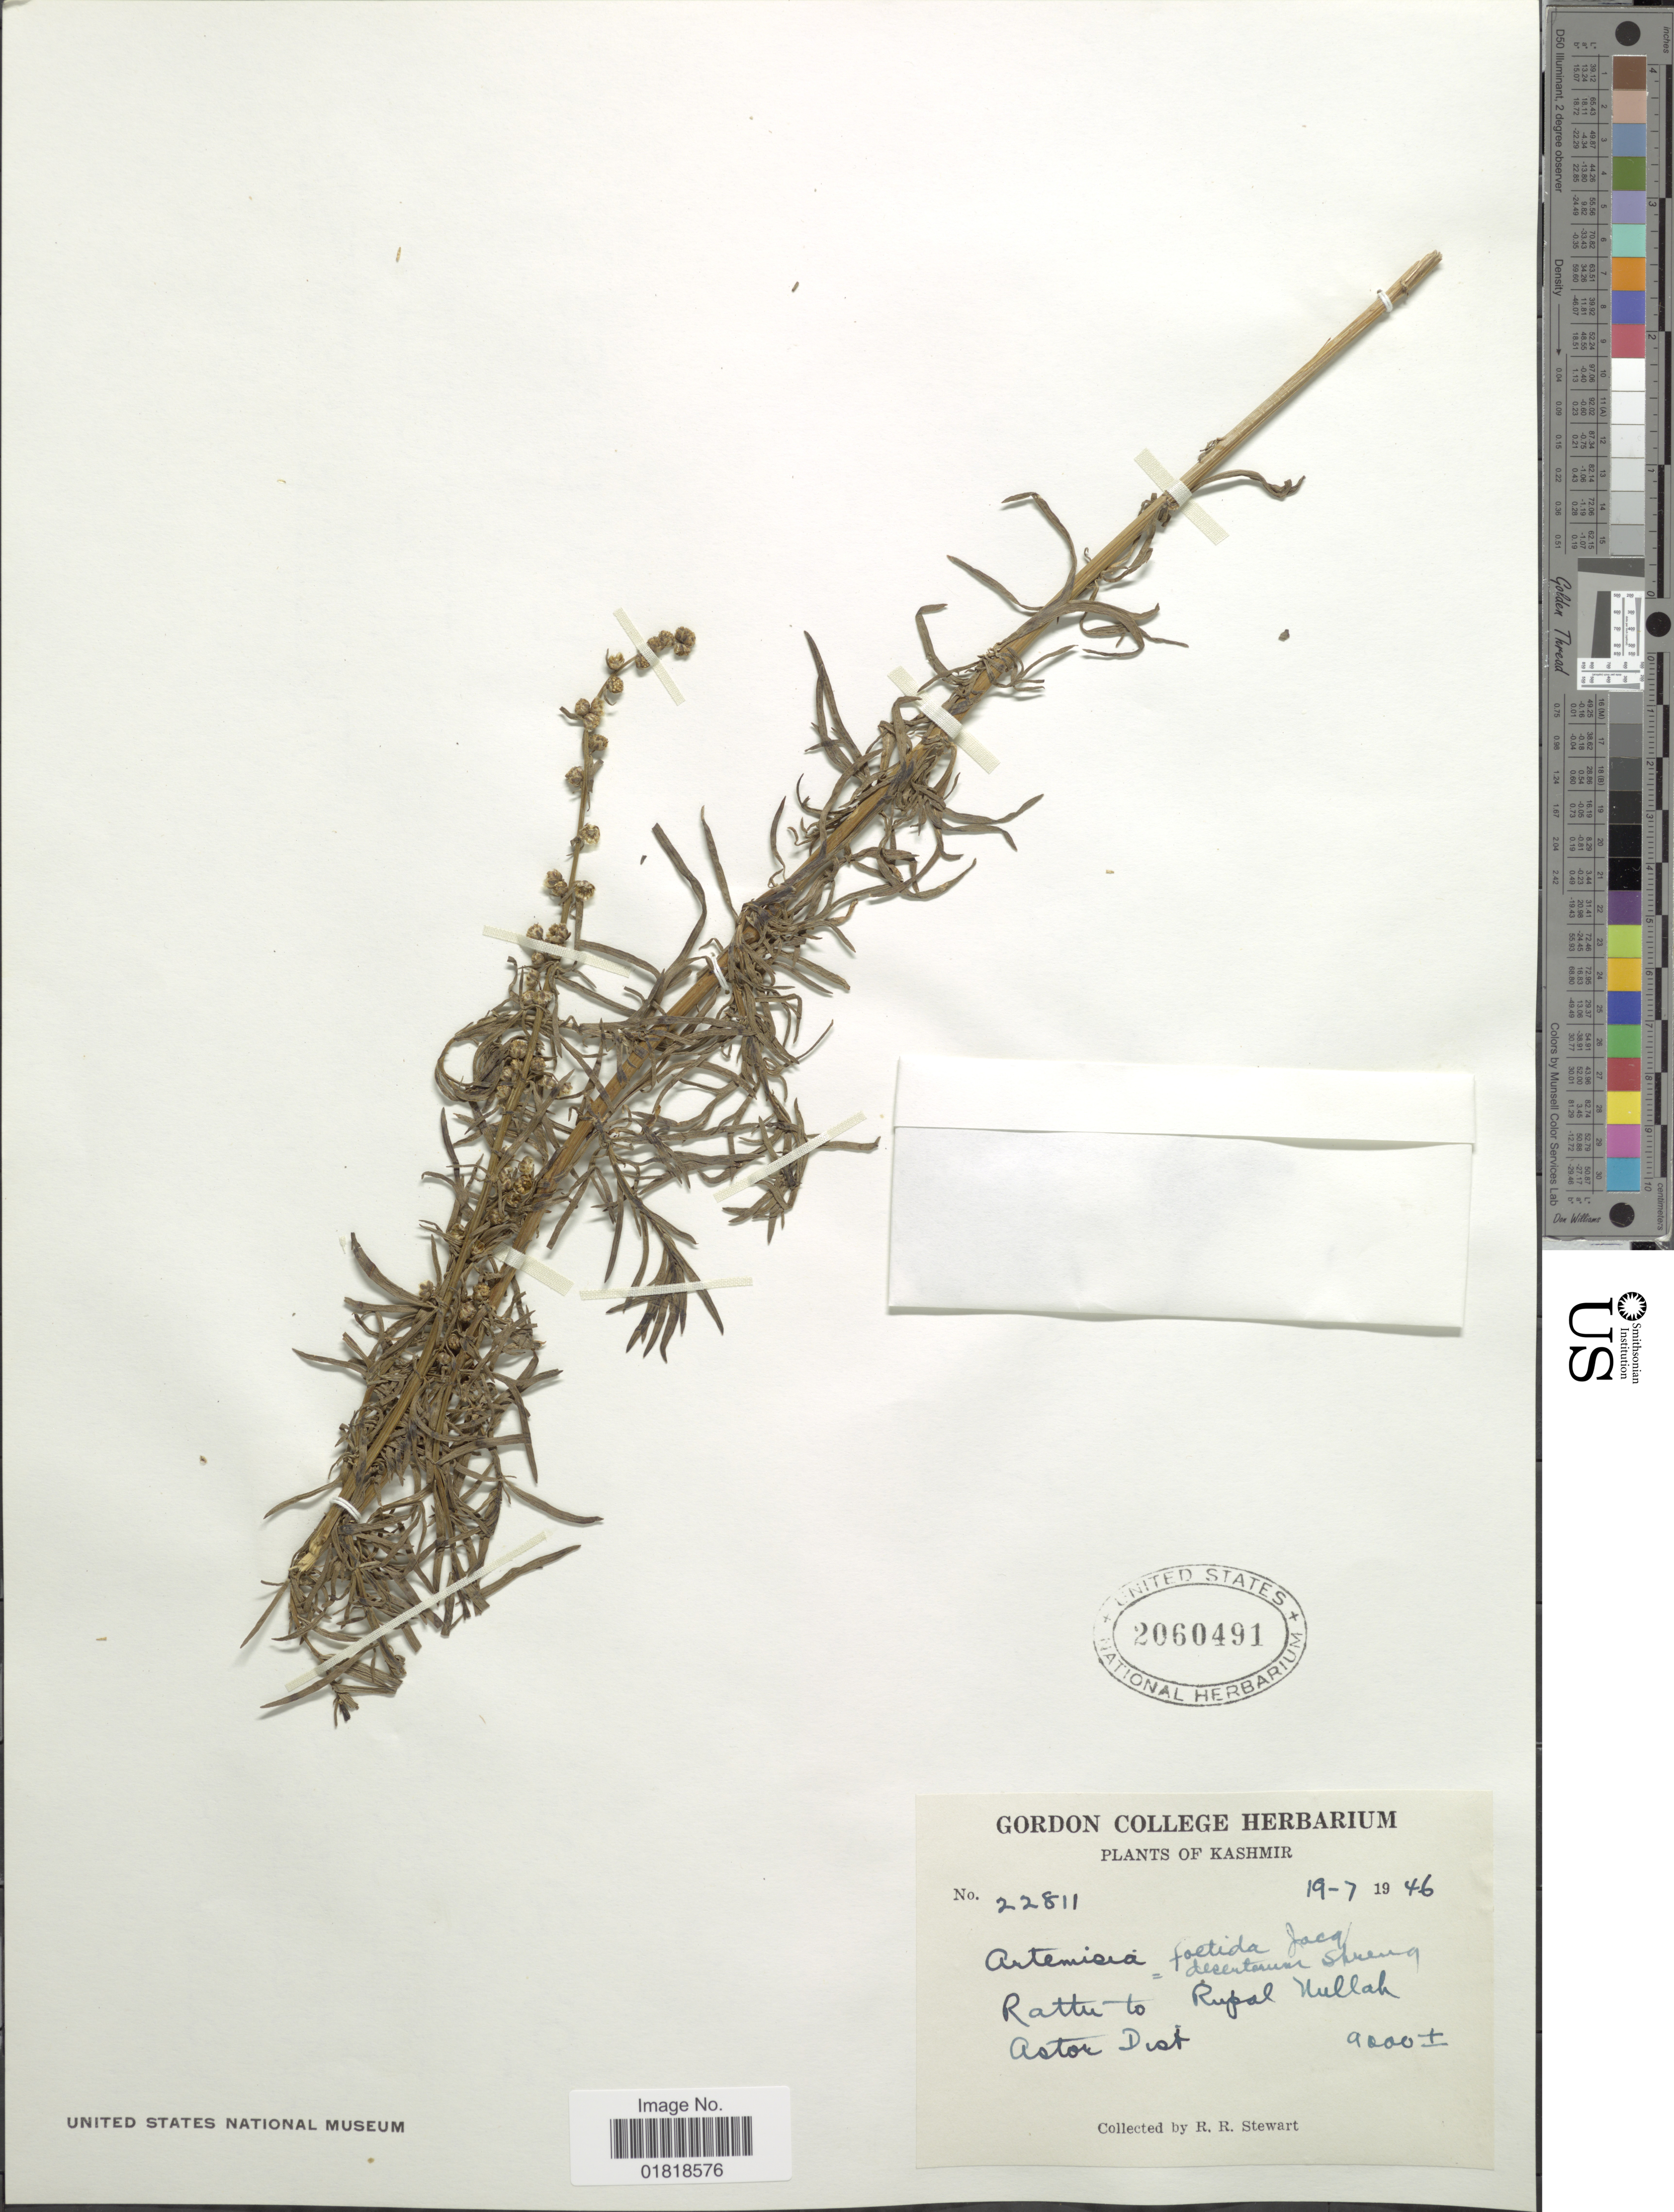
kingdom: Plantae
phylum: Tracheophyta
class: Magnoliopsida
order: Asterales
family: Asteraceae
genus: Artemisia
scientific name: Artemisia foetida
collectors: R. R. Stewart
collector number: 22811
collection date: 1946-07-19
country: India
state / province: Jammu and Kashmir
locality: Kashmir, Rattu to Rupal Nullah, Astor Dist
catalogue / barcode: US 2060491